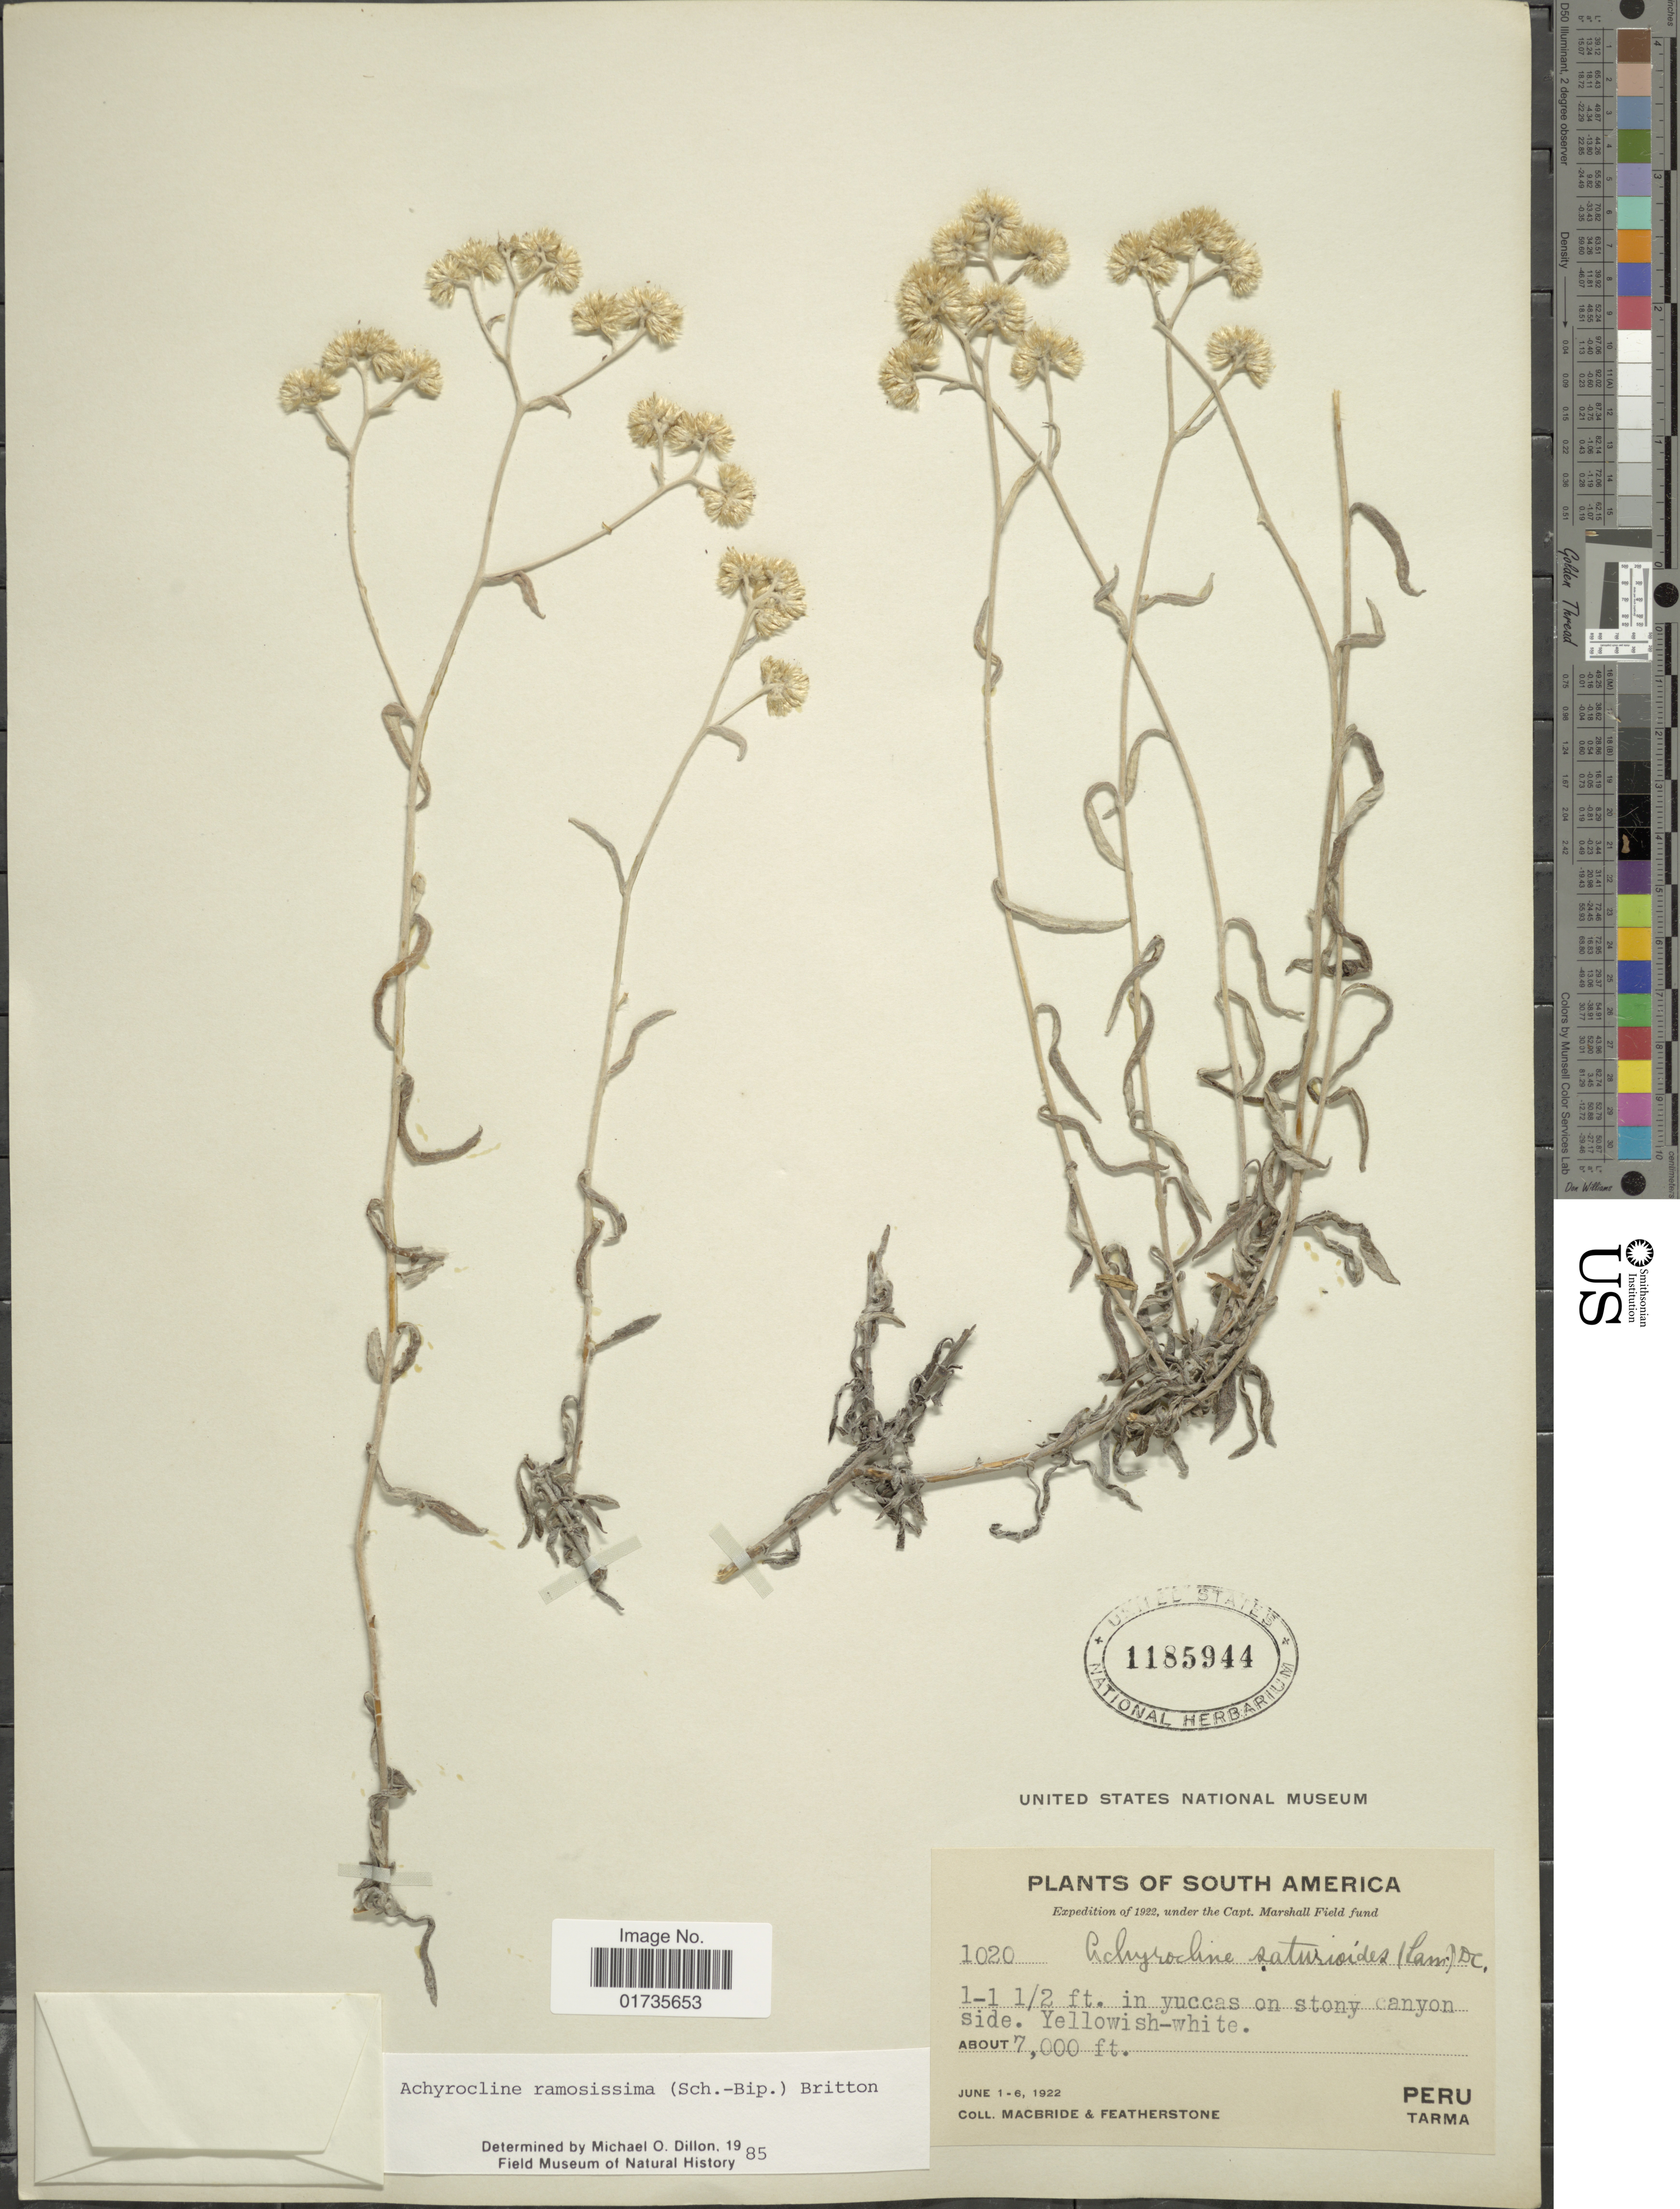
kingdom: Plantae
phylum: Tracheophyta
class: Magnoliopsida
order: Asterales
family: Asteraceae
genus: Achyrocline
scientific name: Achyrocline ramosissima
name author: (Sch. Bip.) Britton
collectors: Macbride, -- & -. Featherstone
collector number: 1020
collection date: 1922-06-01/1922-06-06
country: Peru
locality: South America. Peru. Tarma. 1-1 1/2 ft. yuccas on stony canyon side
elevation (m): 2134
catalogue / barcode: US 1185944